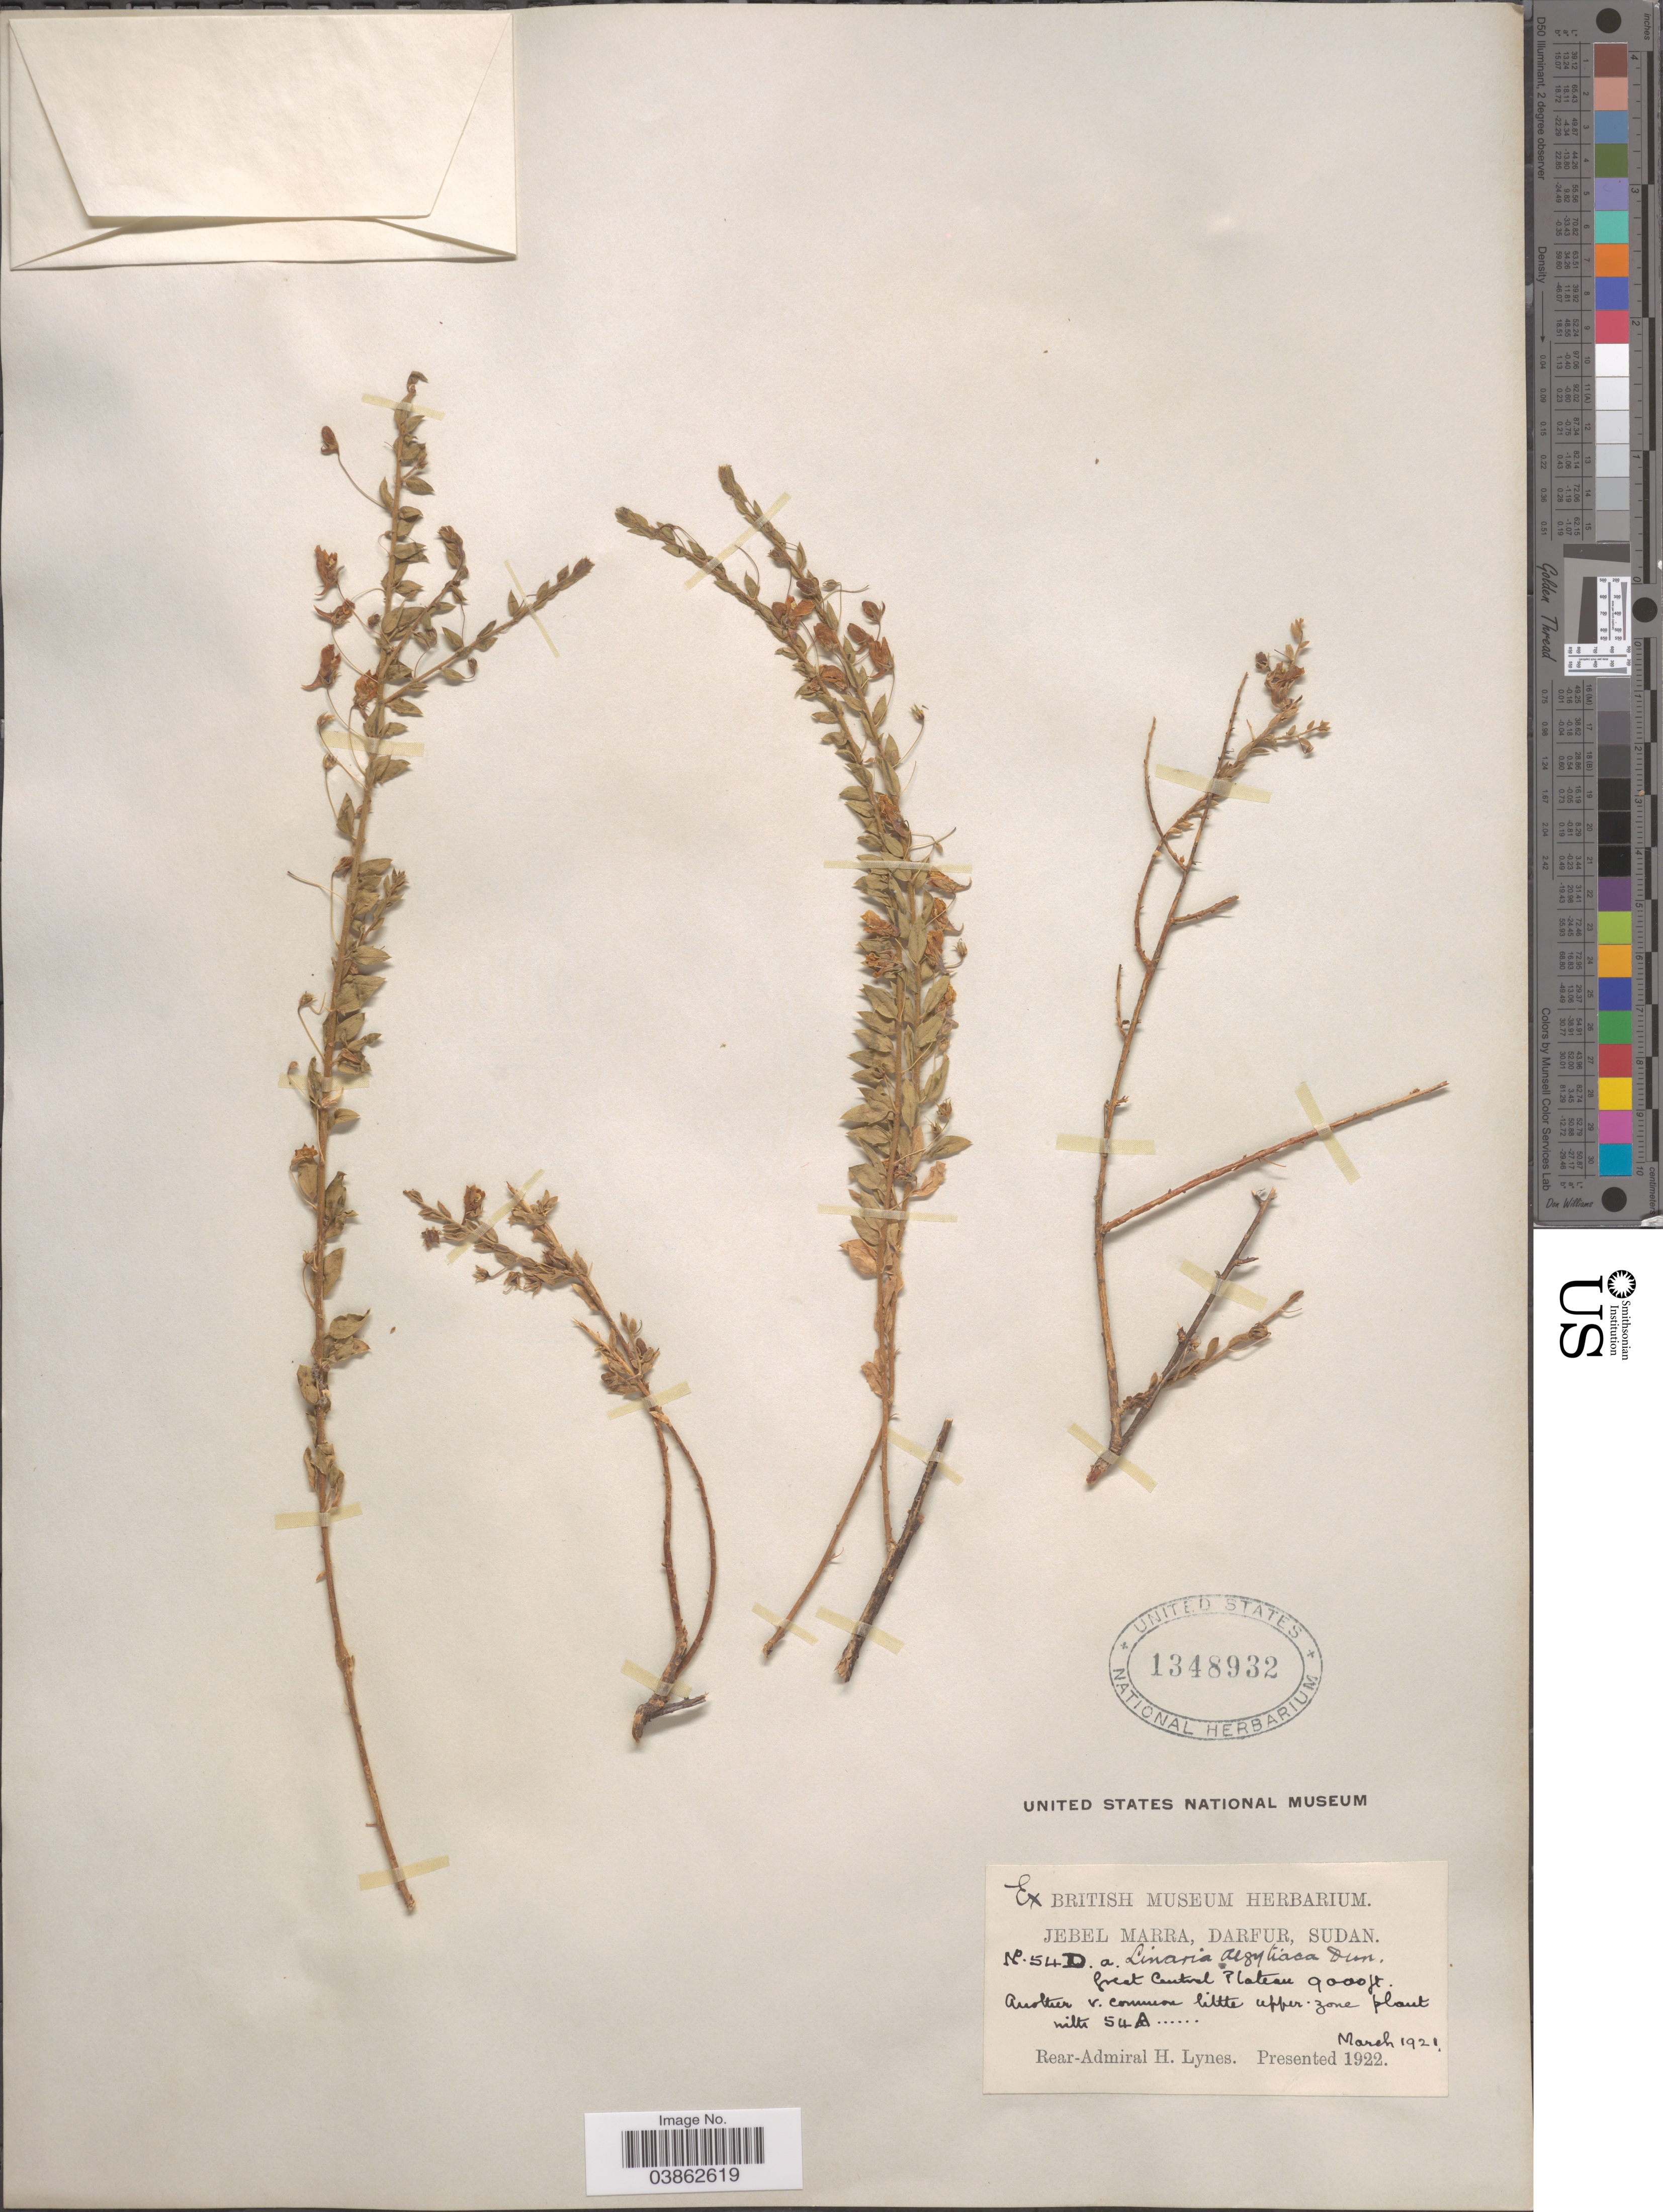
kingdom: Plantae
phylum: Tracheophyta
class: Magnoliopsida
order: Lamiales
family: Plantaginaceae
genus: Elatinoides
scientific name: Elatinoides aegyptiaca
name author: (L.) Wettst.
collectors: H. Lynes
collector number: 54D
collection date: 1921-03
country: Sudan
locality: Forest Centrel Plateau.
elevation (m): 2743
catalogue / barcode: US 1348932